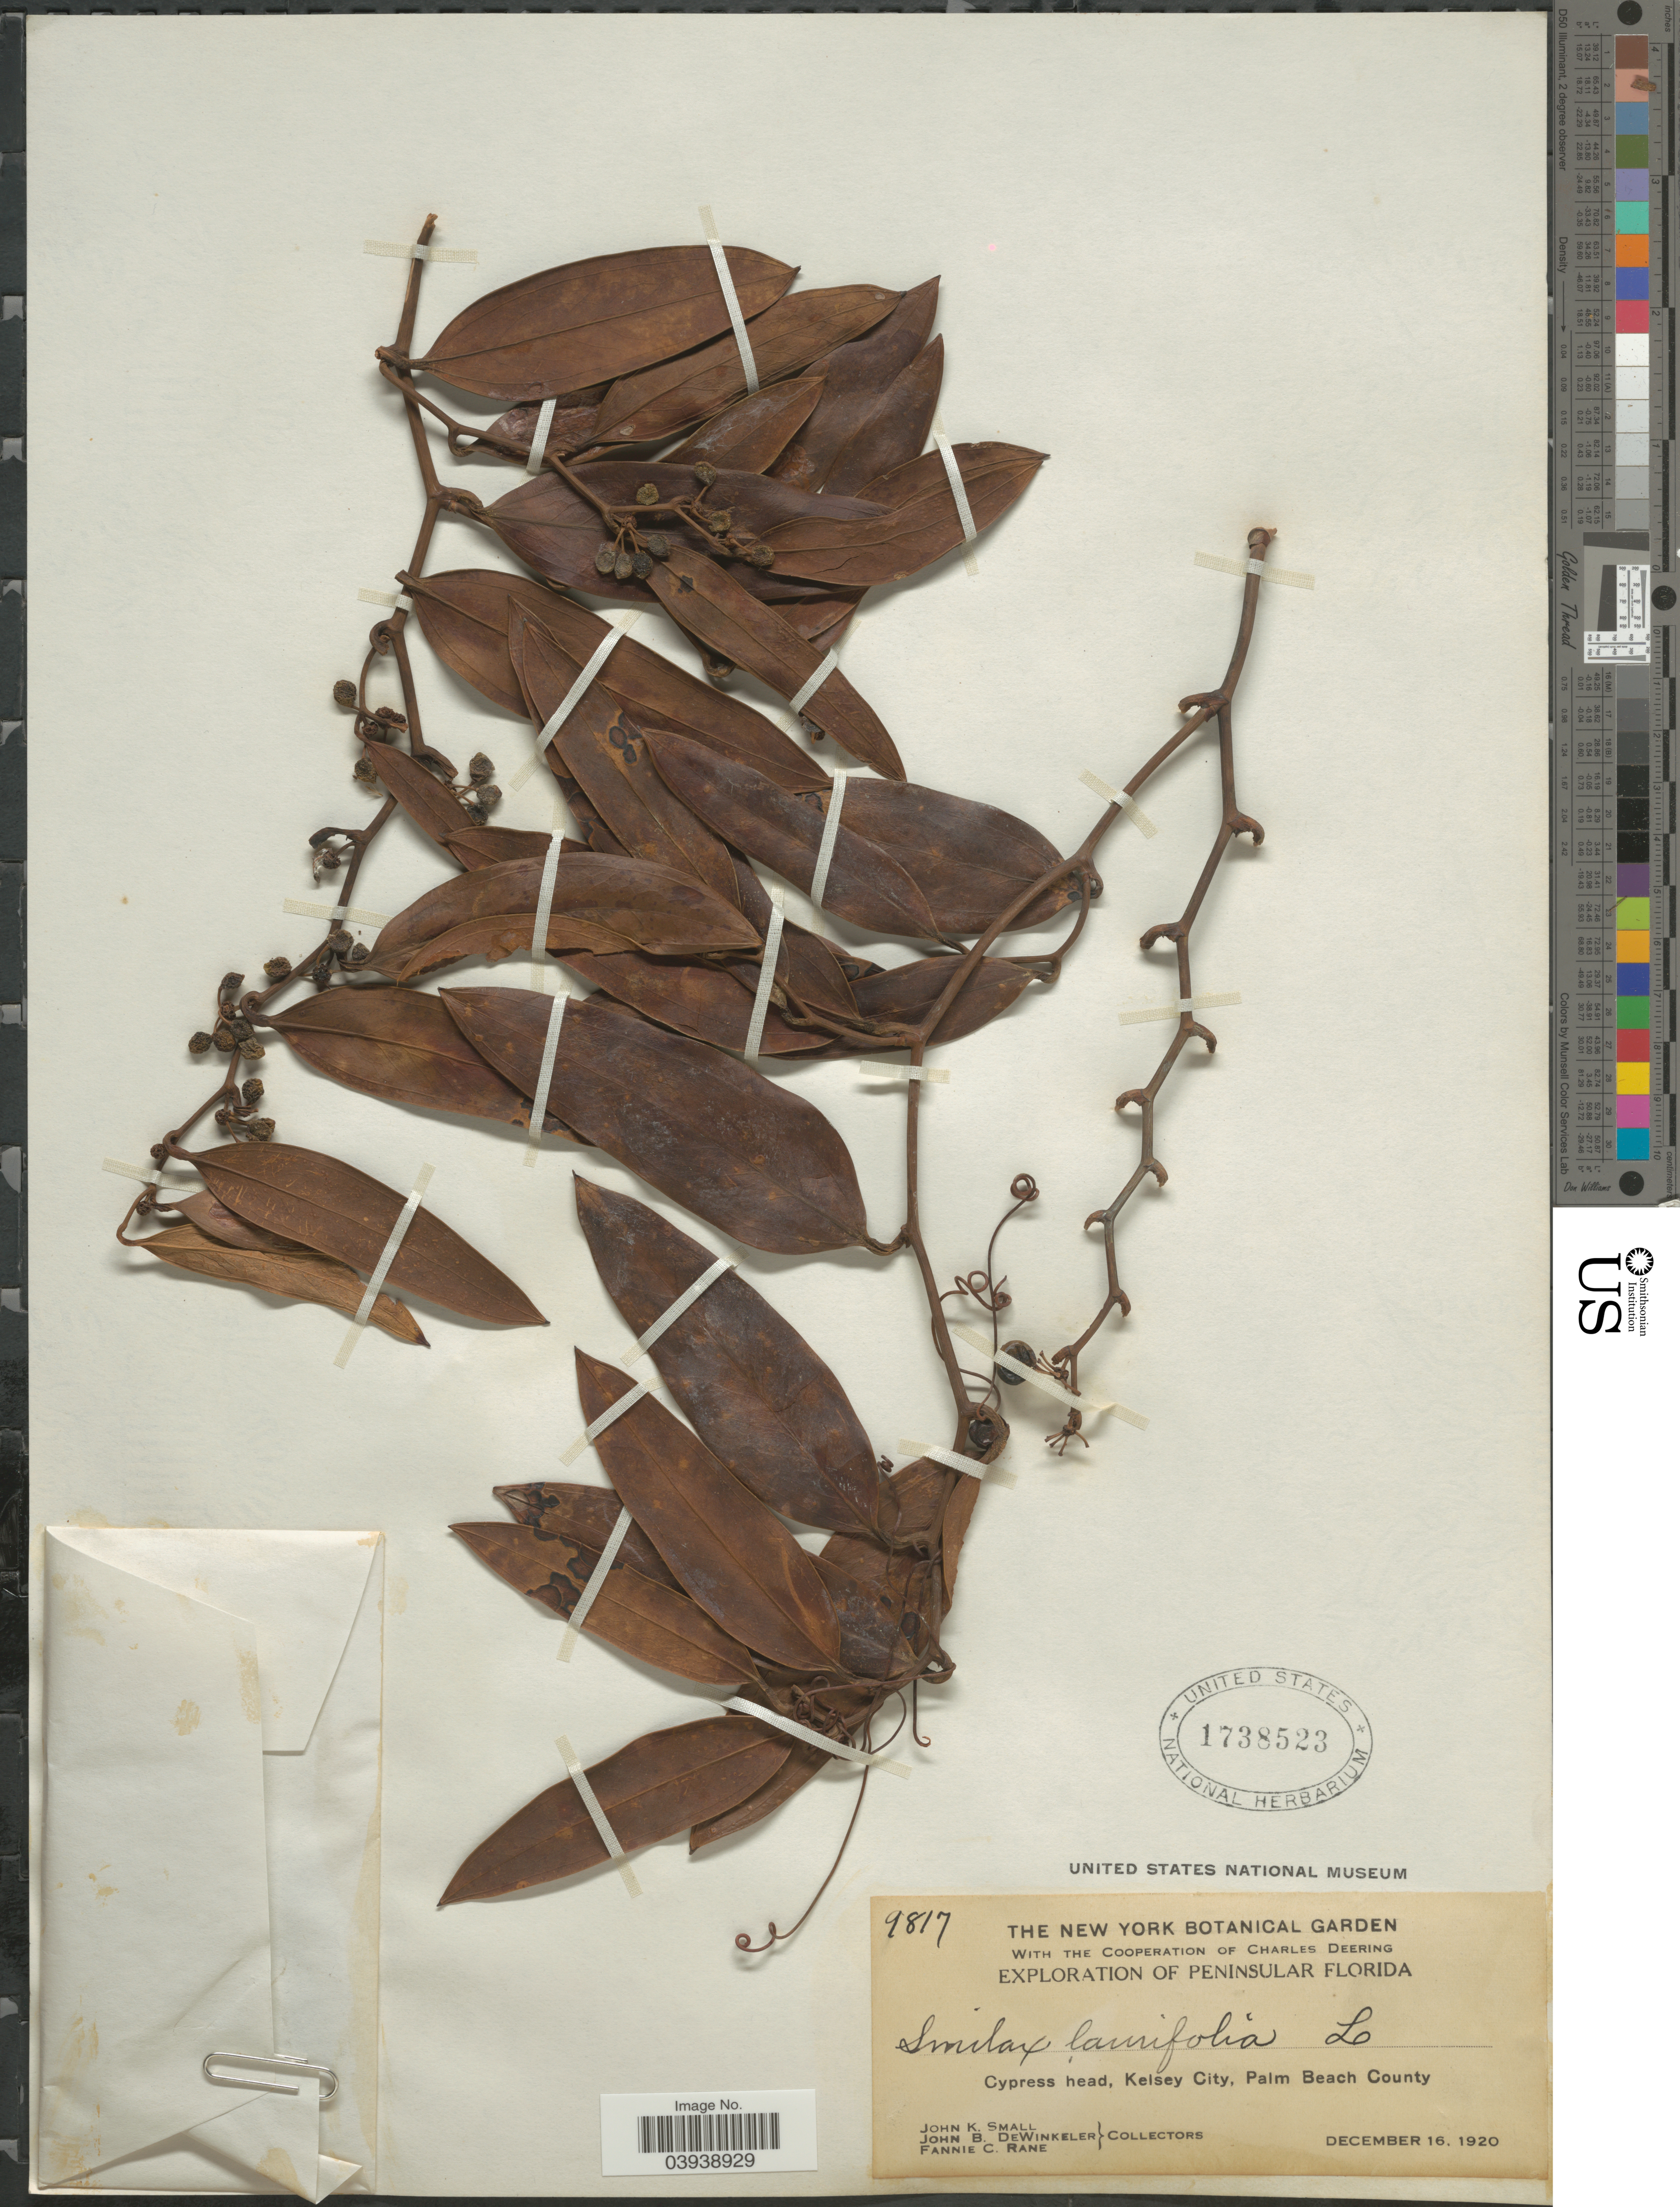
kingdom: Plantae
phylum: Tracheophyta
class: Liliopsida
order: Liliales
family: Smilacaceae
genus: Smilax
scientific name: Smilax laurifolia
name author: L.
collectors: J. K. Small, J. B. Dewinkeler & F. Rane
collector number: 9817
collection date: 1920-12-16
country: United States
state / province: Florida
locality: Peninsular Florida. Cypress head, Kelsey City, Palm Beach County.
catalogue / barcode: US 1738523